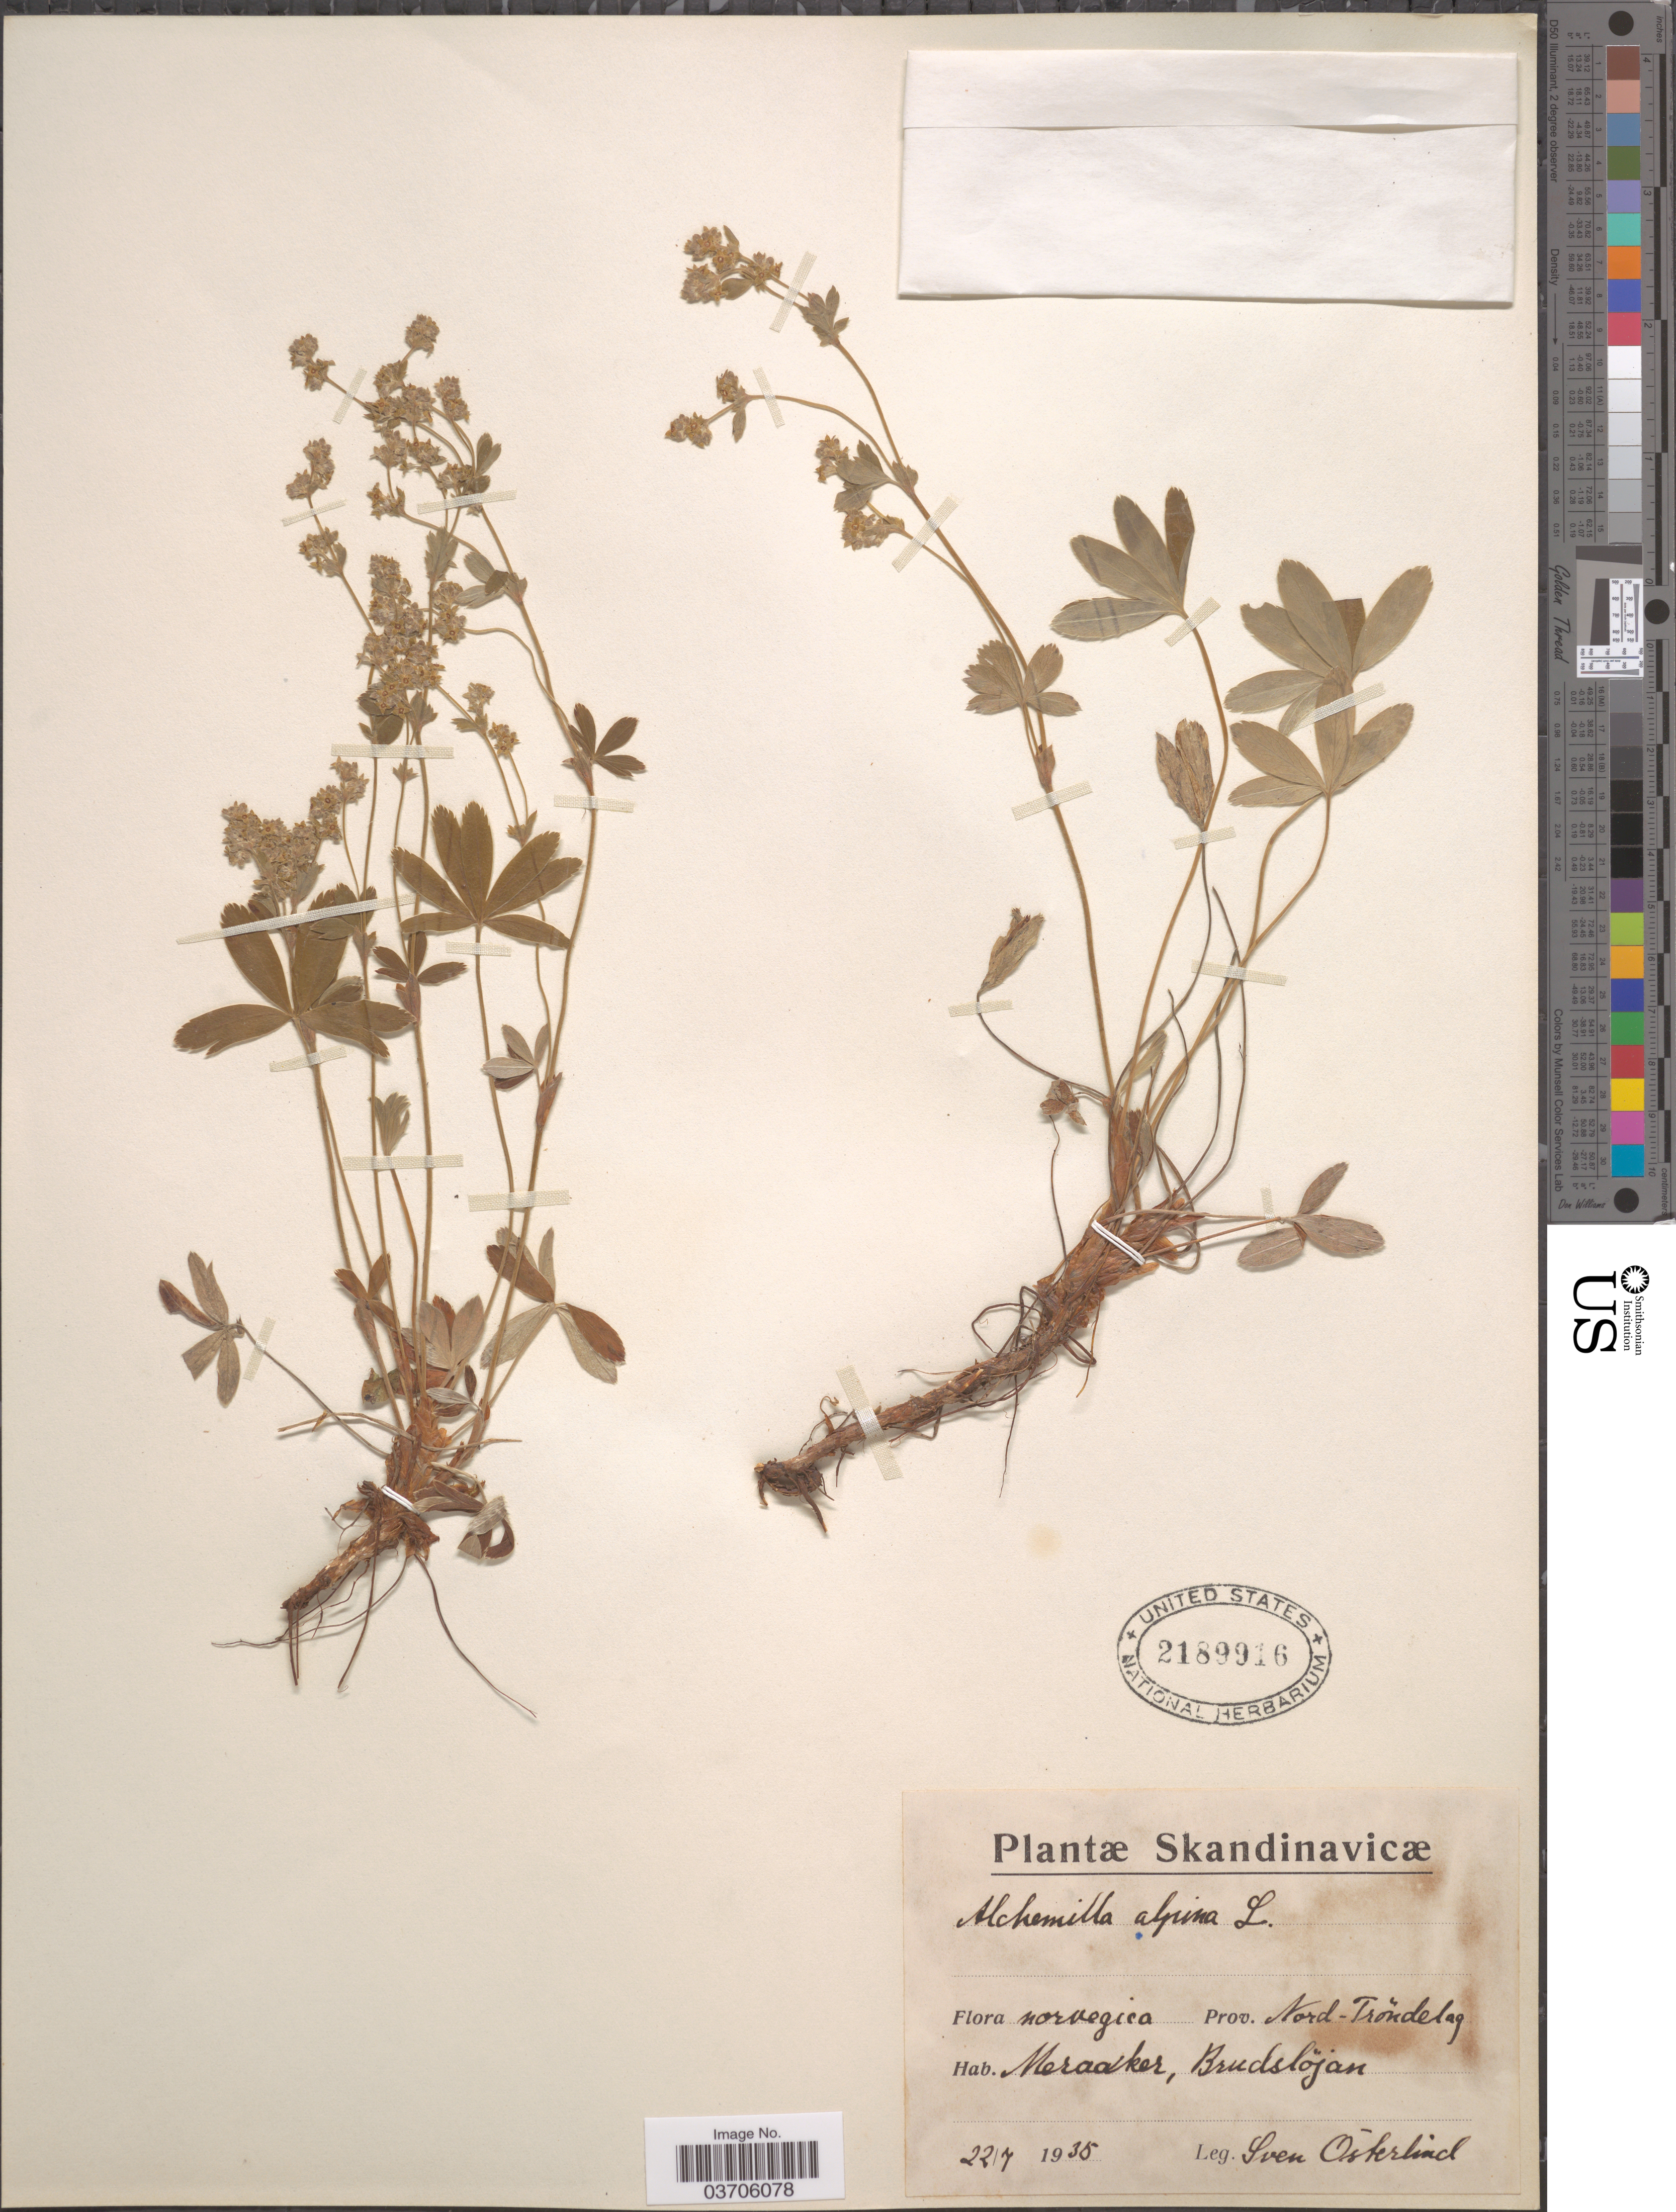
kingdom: Plantae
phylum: Tracheophyta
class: Magnoliopsida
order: Rosales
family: Rosaceae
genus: Alchemilla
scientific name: Alchemilla alpina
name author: L.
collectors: S. Osterlind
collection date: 1935-07-22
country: Norway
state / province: Trøndelag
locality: Skandinavicæ. Meraaker, Brudslöjan.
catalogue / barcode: US 2189916